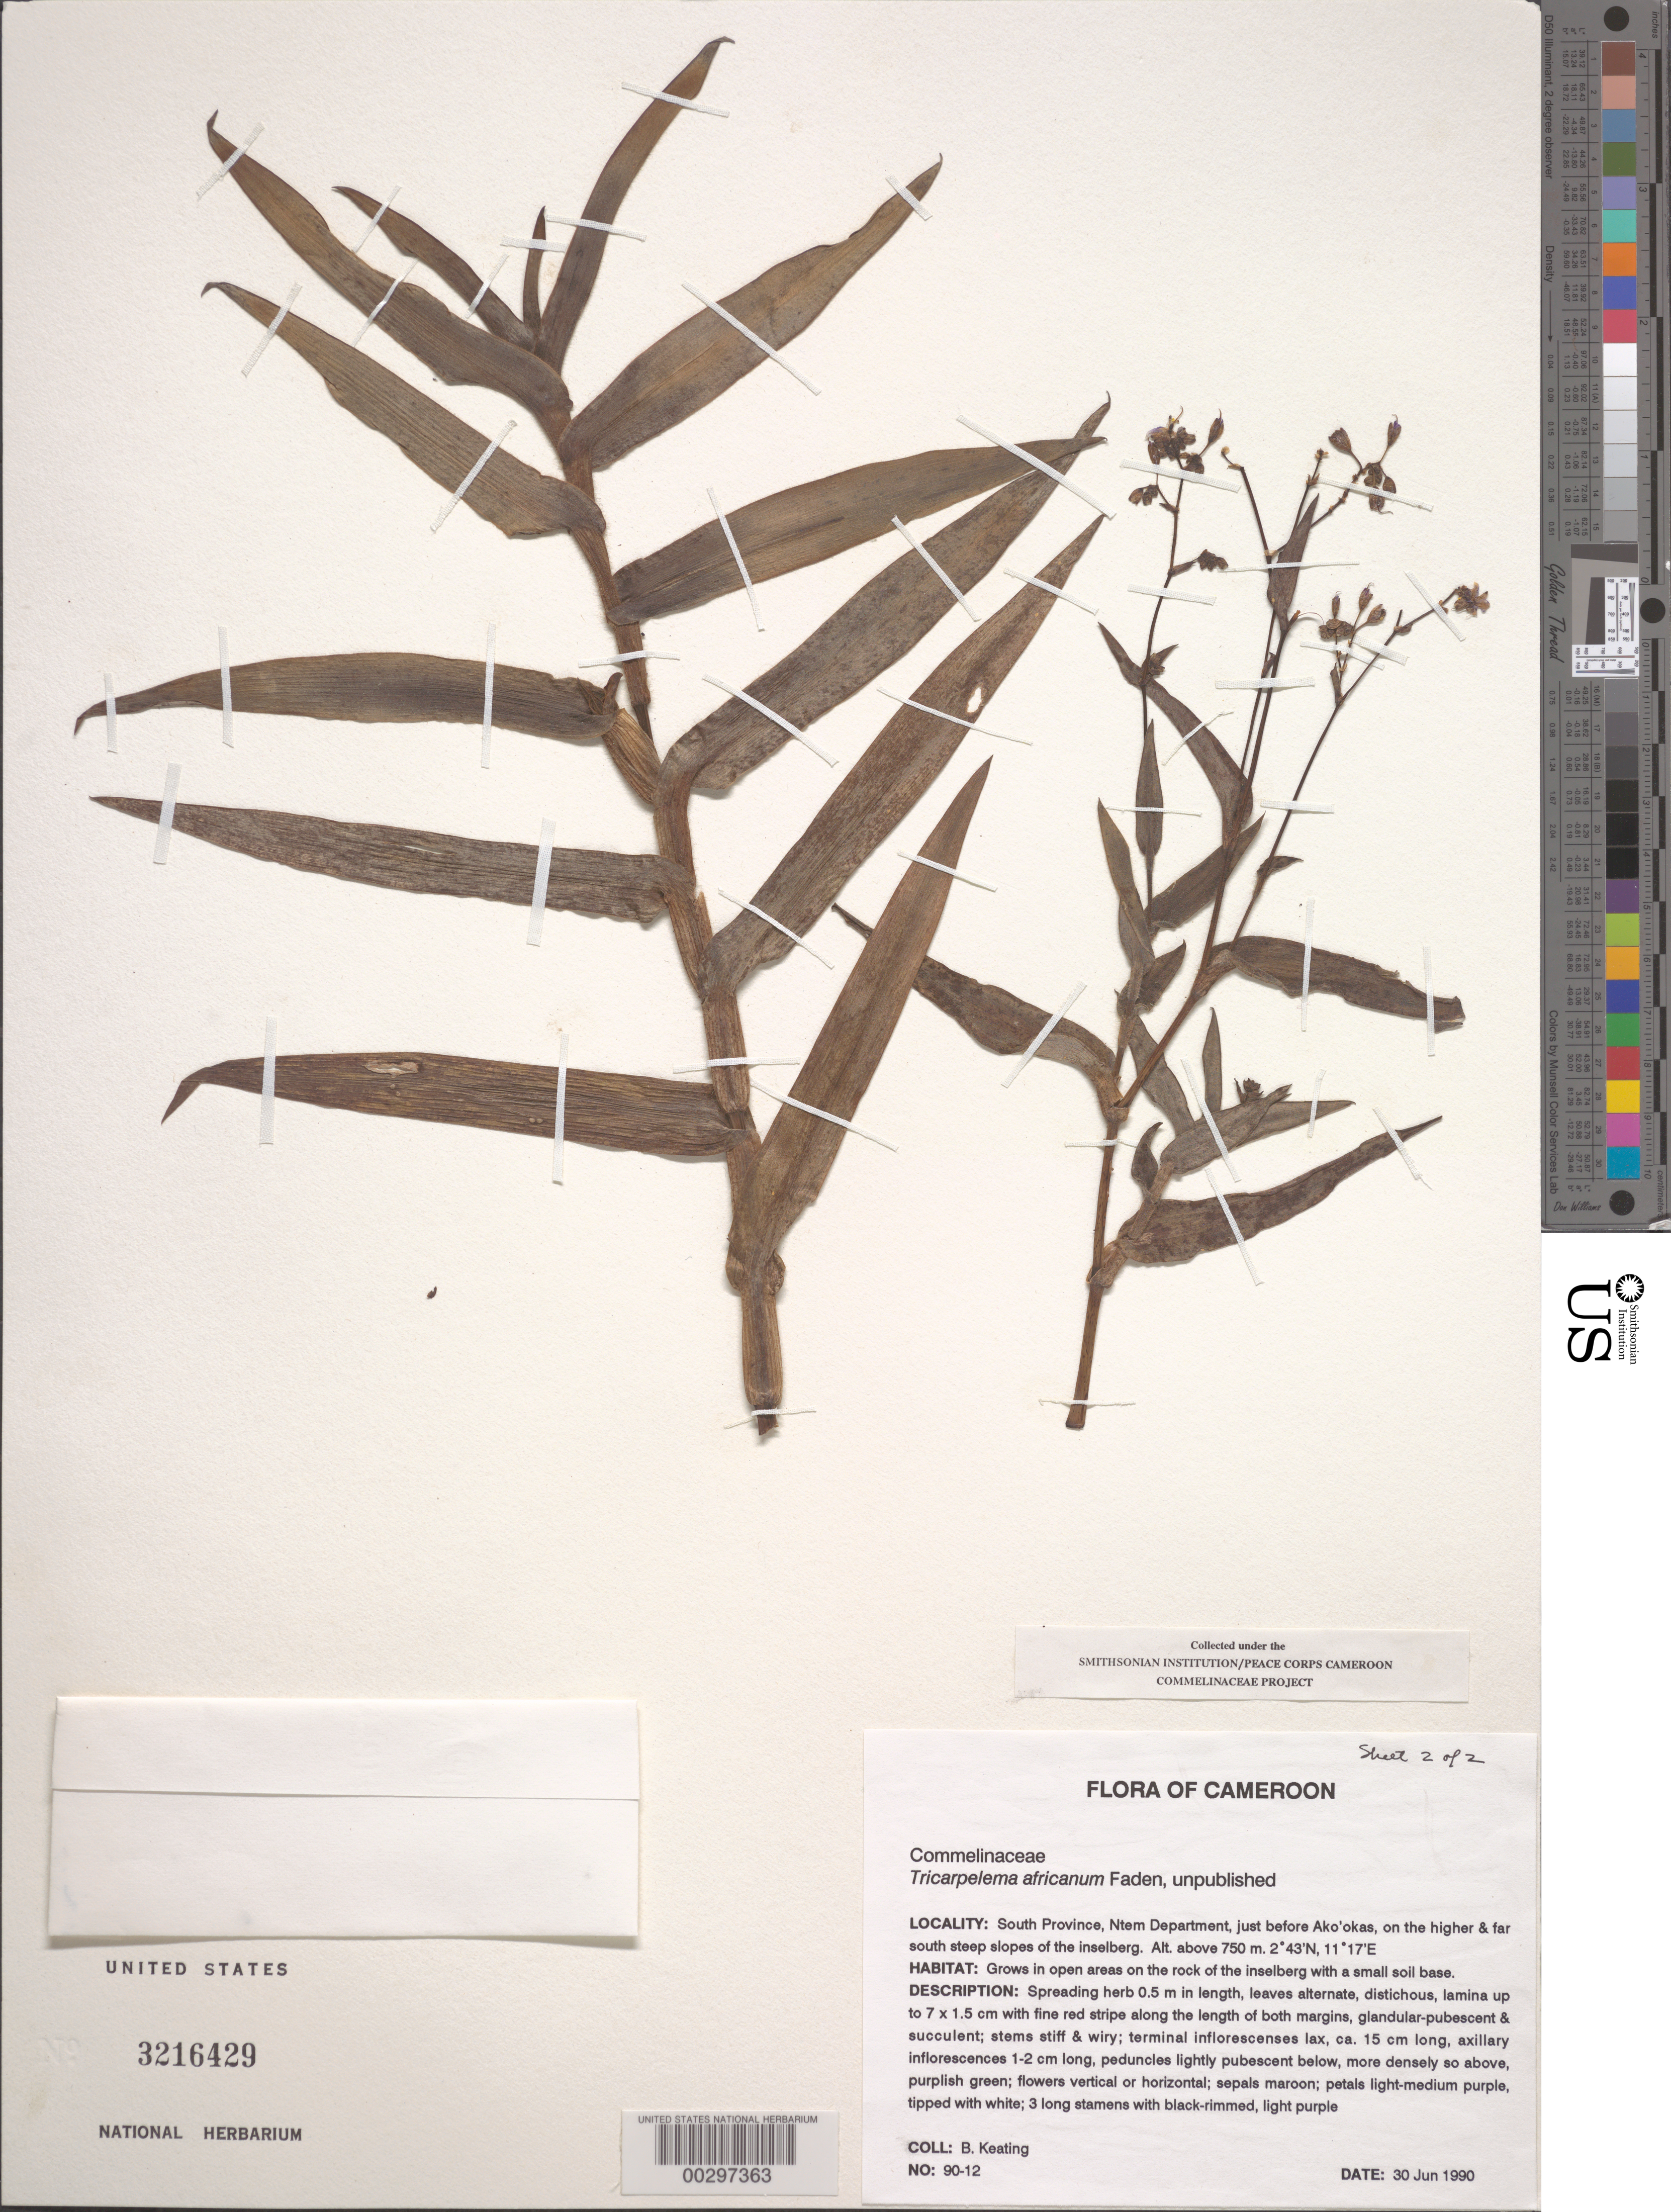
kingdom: Plantae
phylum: Tracheophyta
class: Liliopsida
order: Commelinales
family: Commelinaceae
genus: Tricarpelema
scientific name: Tricarpelema africanum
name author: Faden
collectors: B. Keating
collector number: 90-12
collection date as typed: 30 Jun 1990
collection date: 1990-06-30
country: Cameroon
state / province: Sud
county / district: Ntem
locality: Ntem, ako'okas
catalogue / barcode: US 3216429